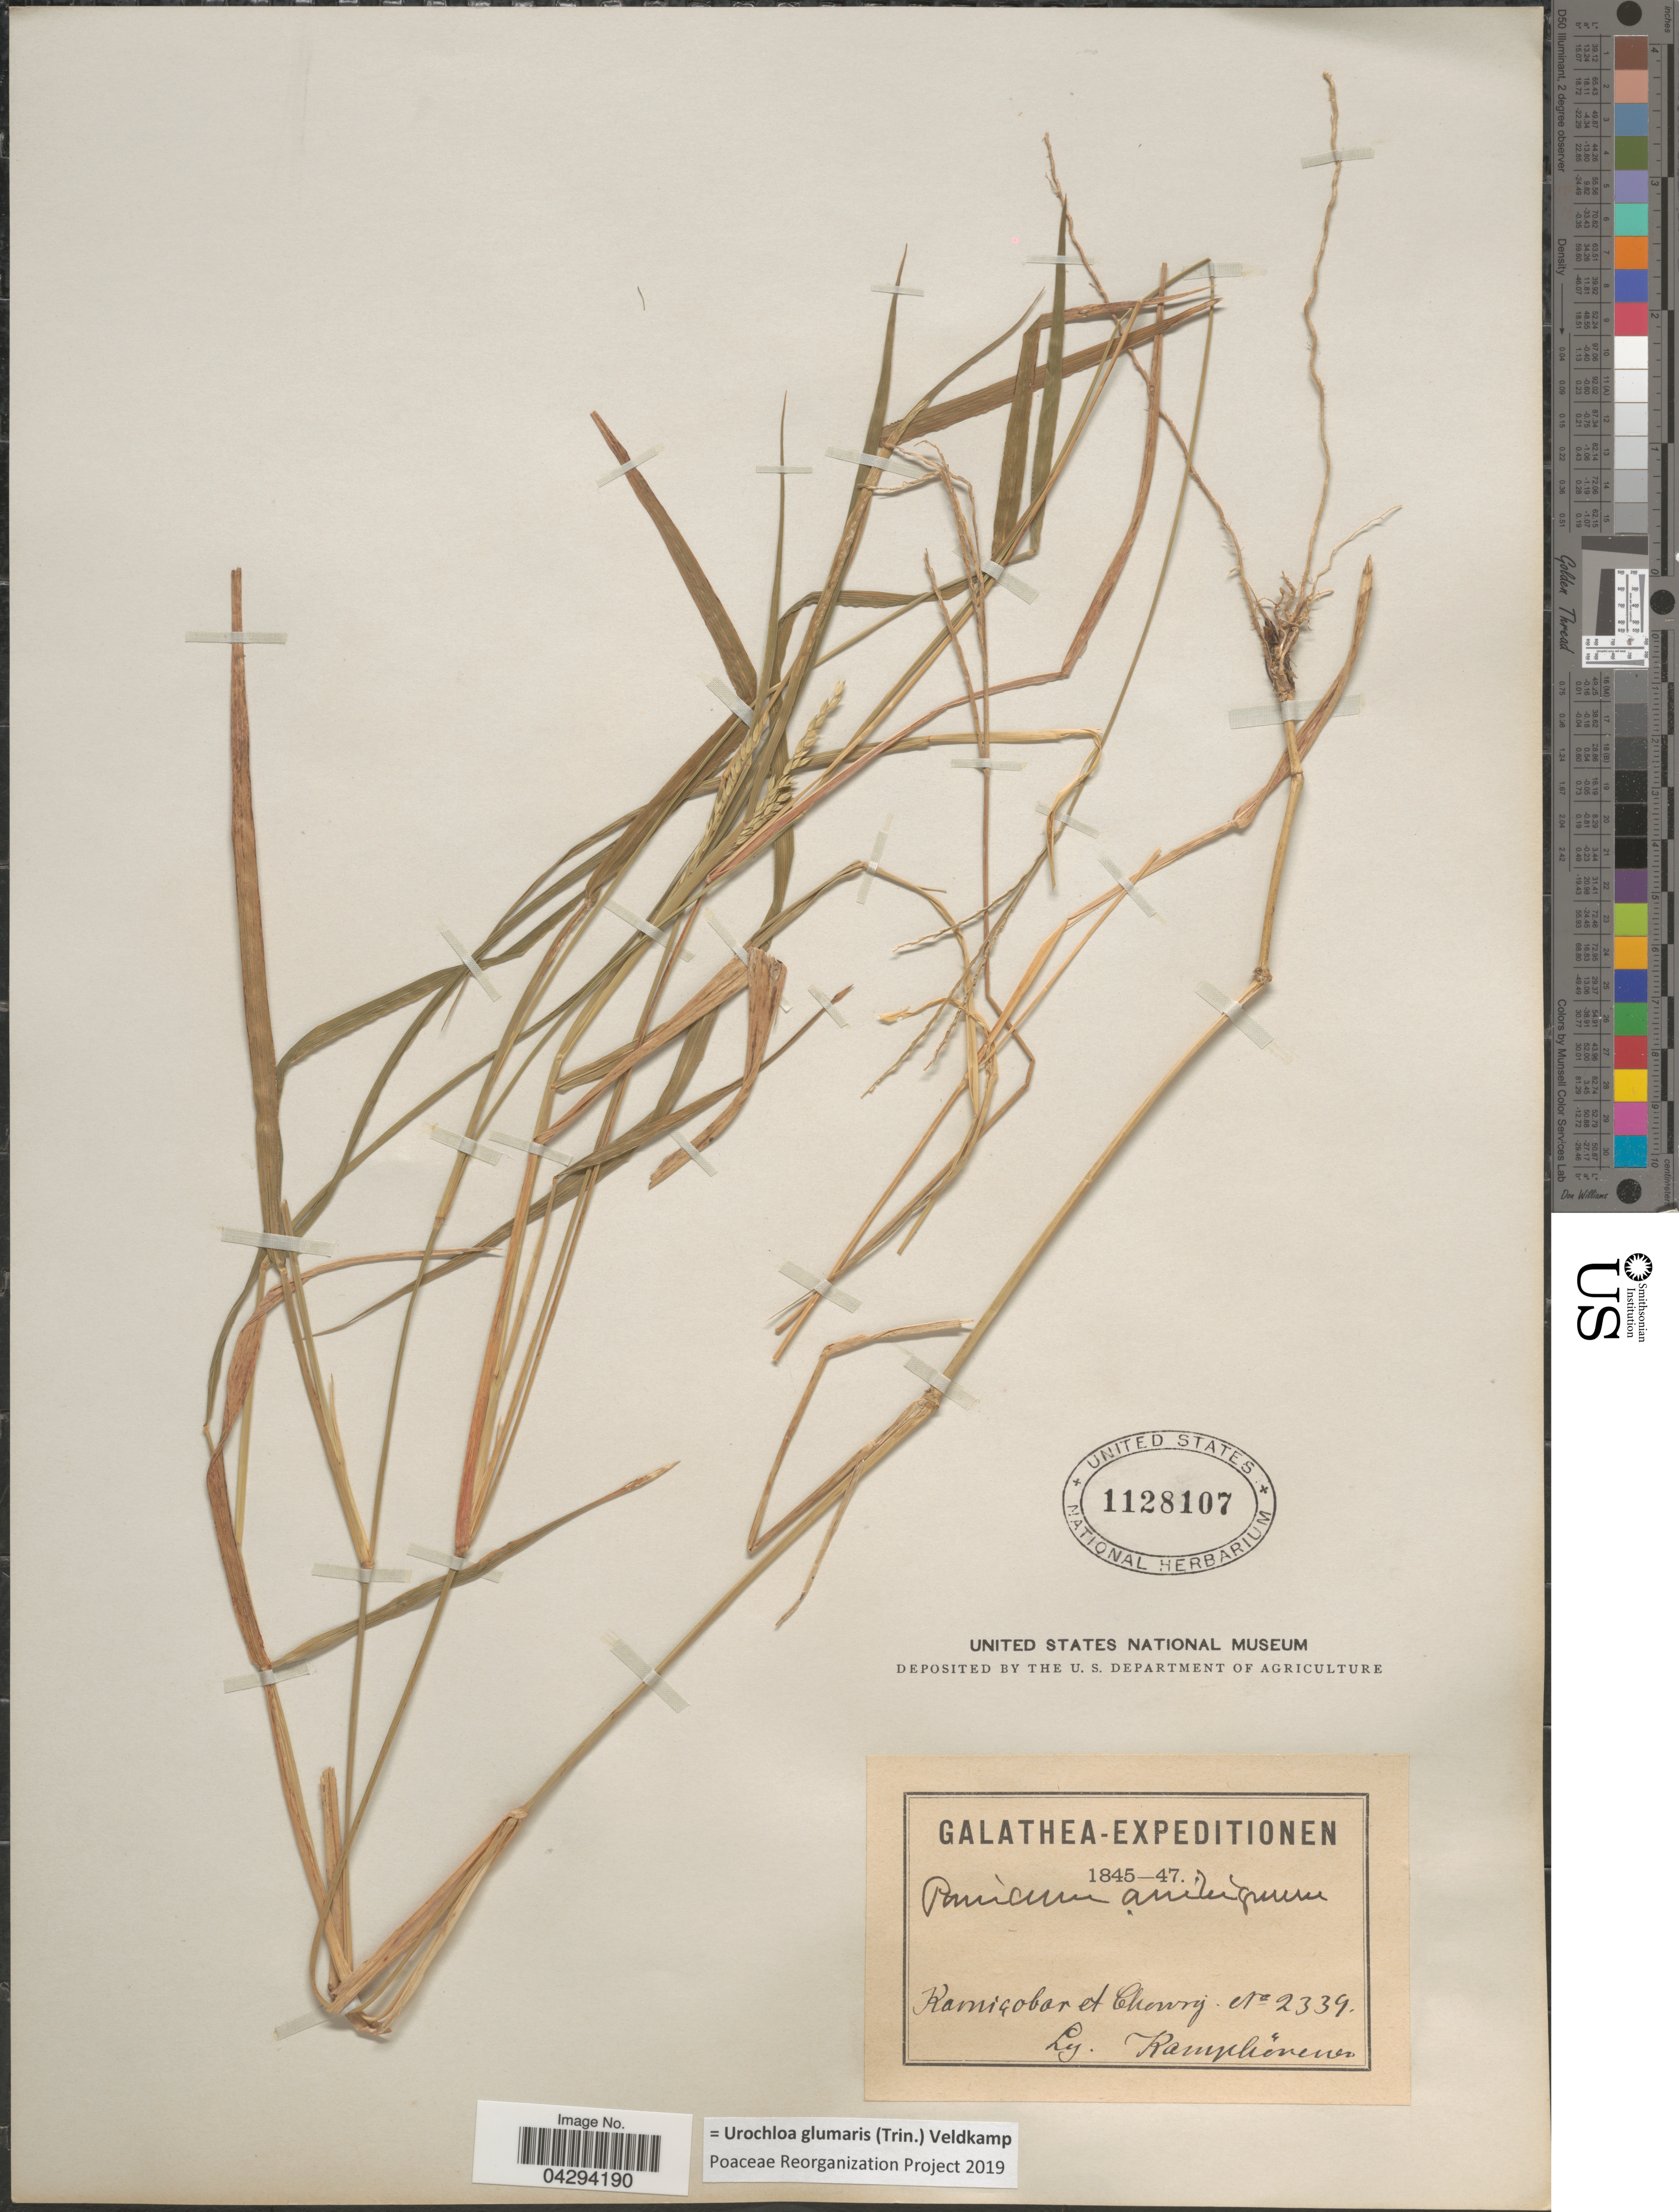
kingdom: Plantae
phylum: Tracheophyta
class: Liliopsida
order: Poales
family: Poaceae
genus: Urochloa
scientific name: Urochloa glumaris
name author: (Trin.) Veldkamp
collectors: B. Kamphövener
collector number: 2339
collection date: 1845/1847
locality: Galathea-Expeditionen. Kamicobar et Chowry.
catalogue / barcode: US 1128107